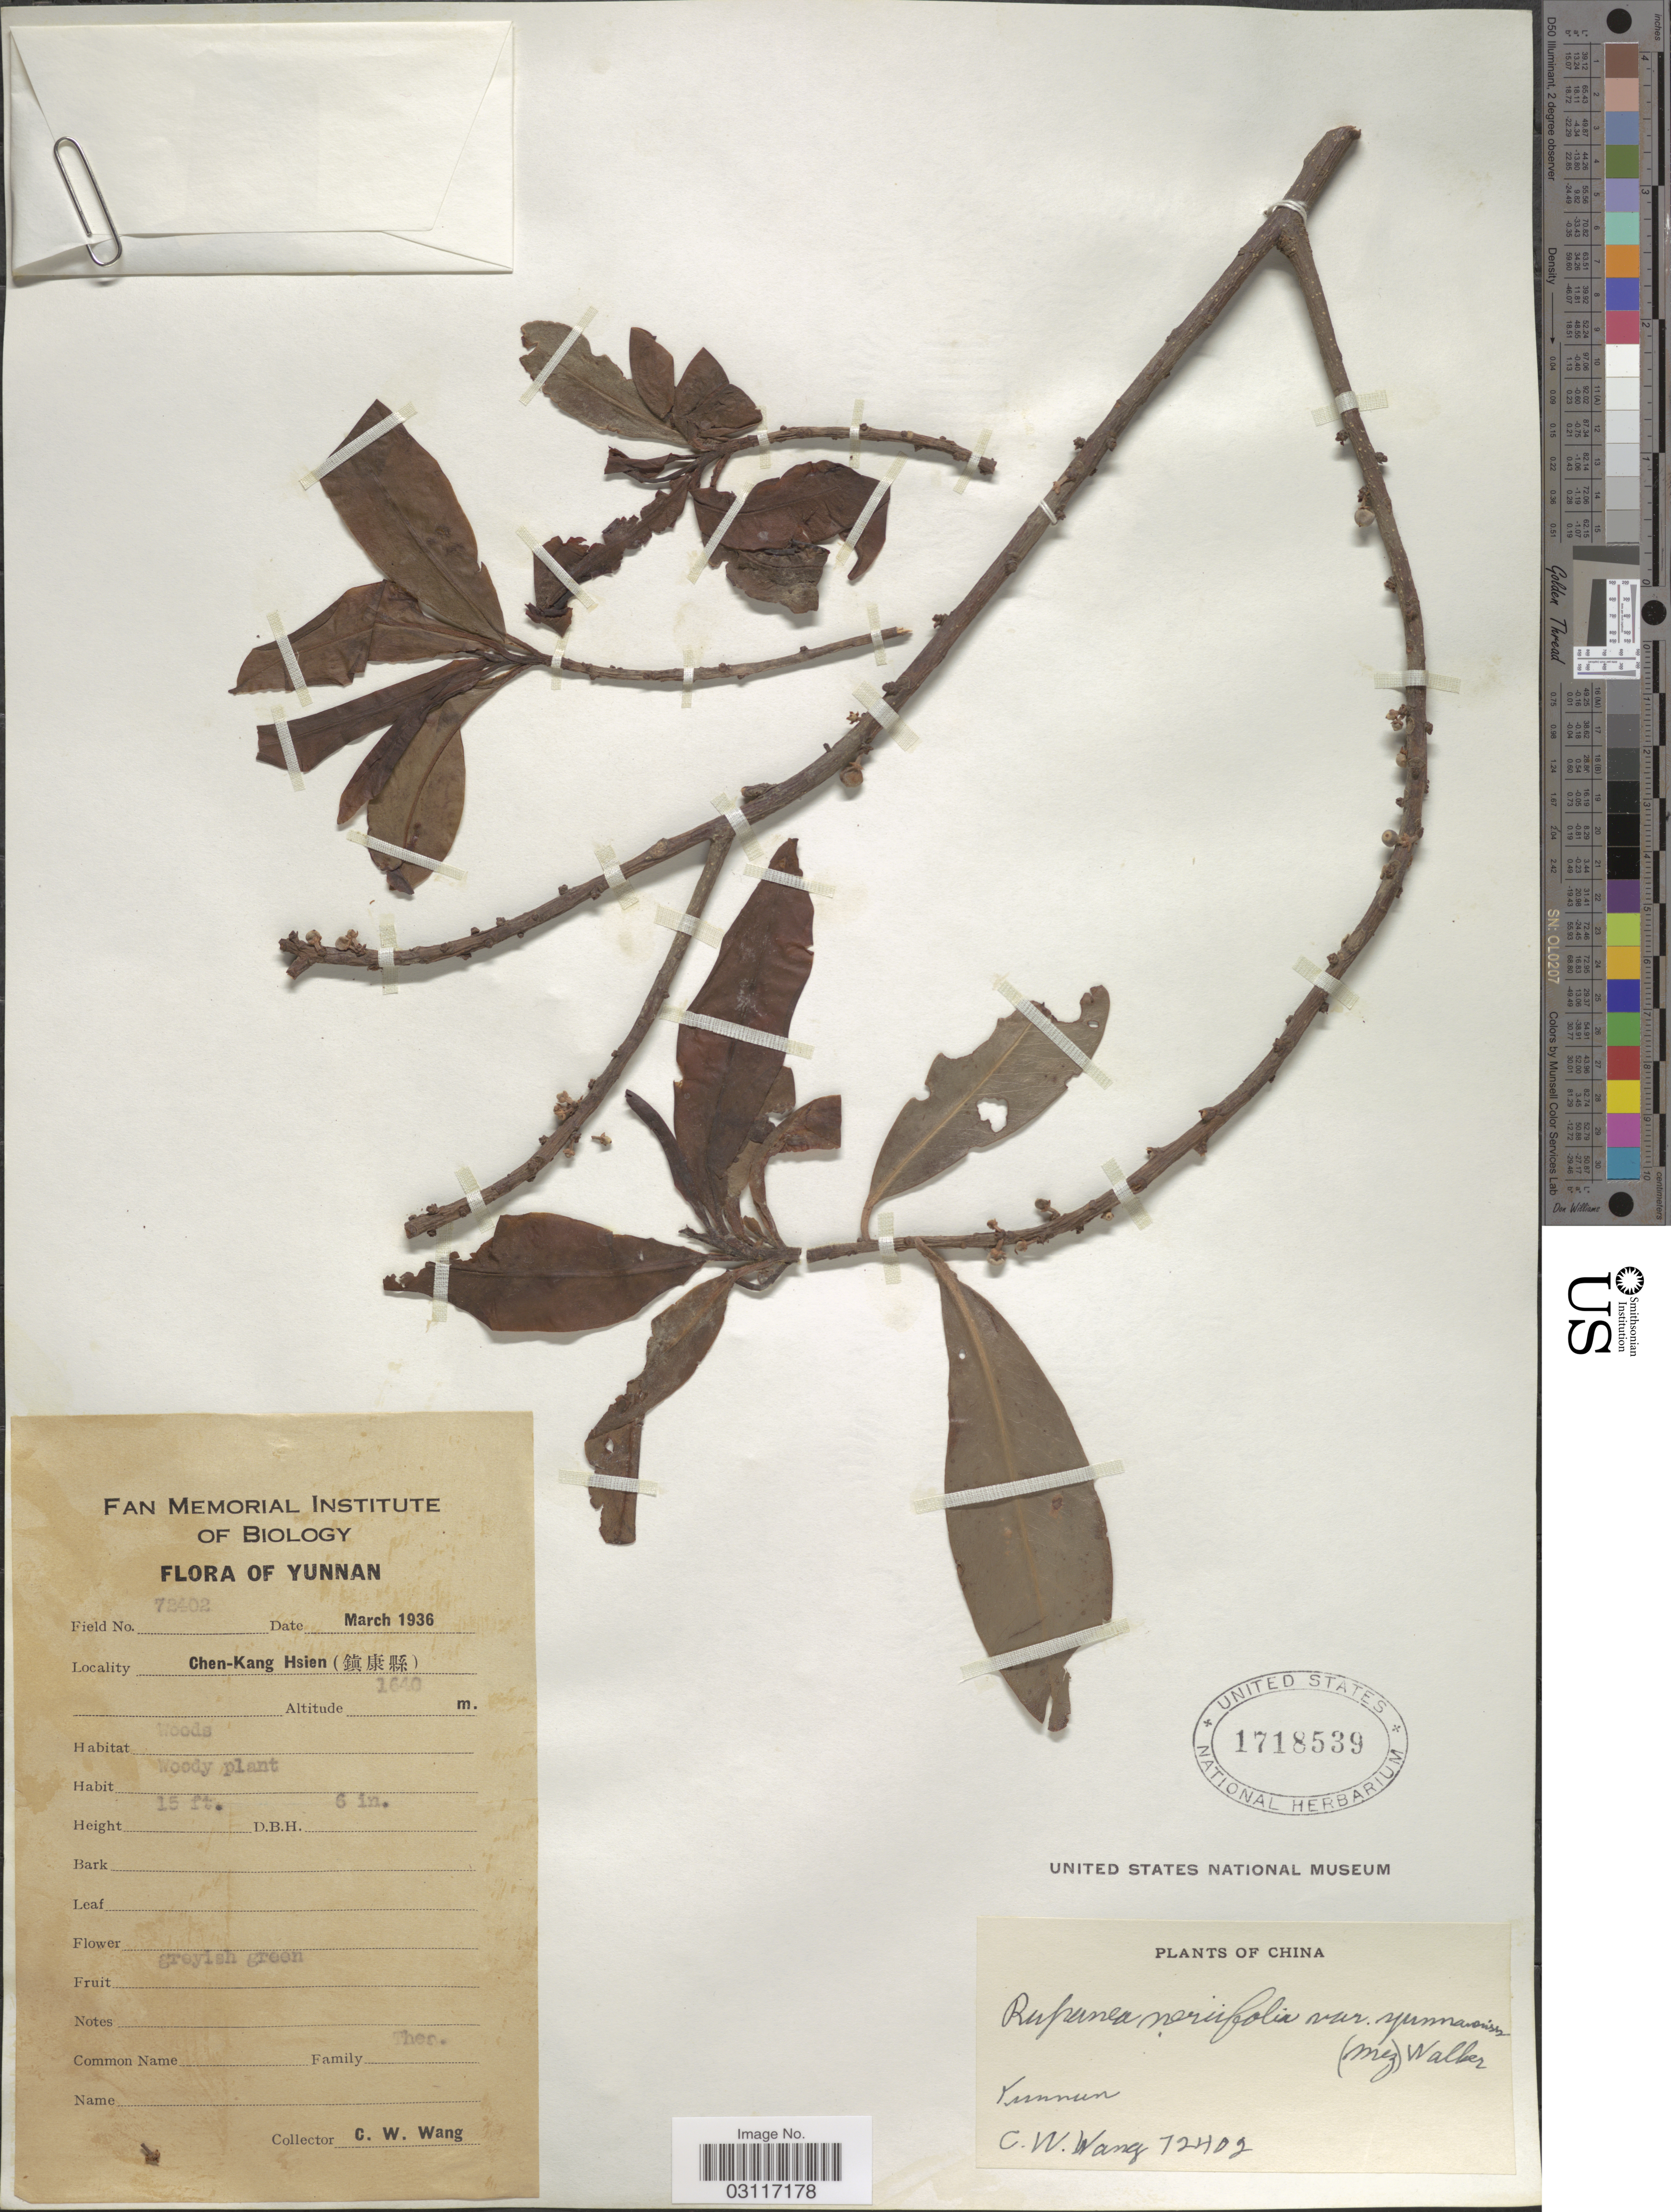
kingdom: Plantae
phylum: Tracheophyta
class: Magnoliopsida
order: Ericales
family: Primulaceae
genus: Myrsine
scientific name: Myrsine seguinii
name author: H. Lév.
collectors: C. W. Wang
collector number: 72402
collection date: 1936-03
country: China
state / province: Yunnan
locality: Chen-Kang Hsien.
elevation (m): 1640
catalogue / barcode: US 1718539